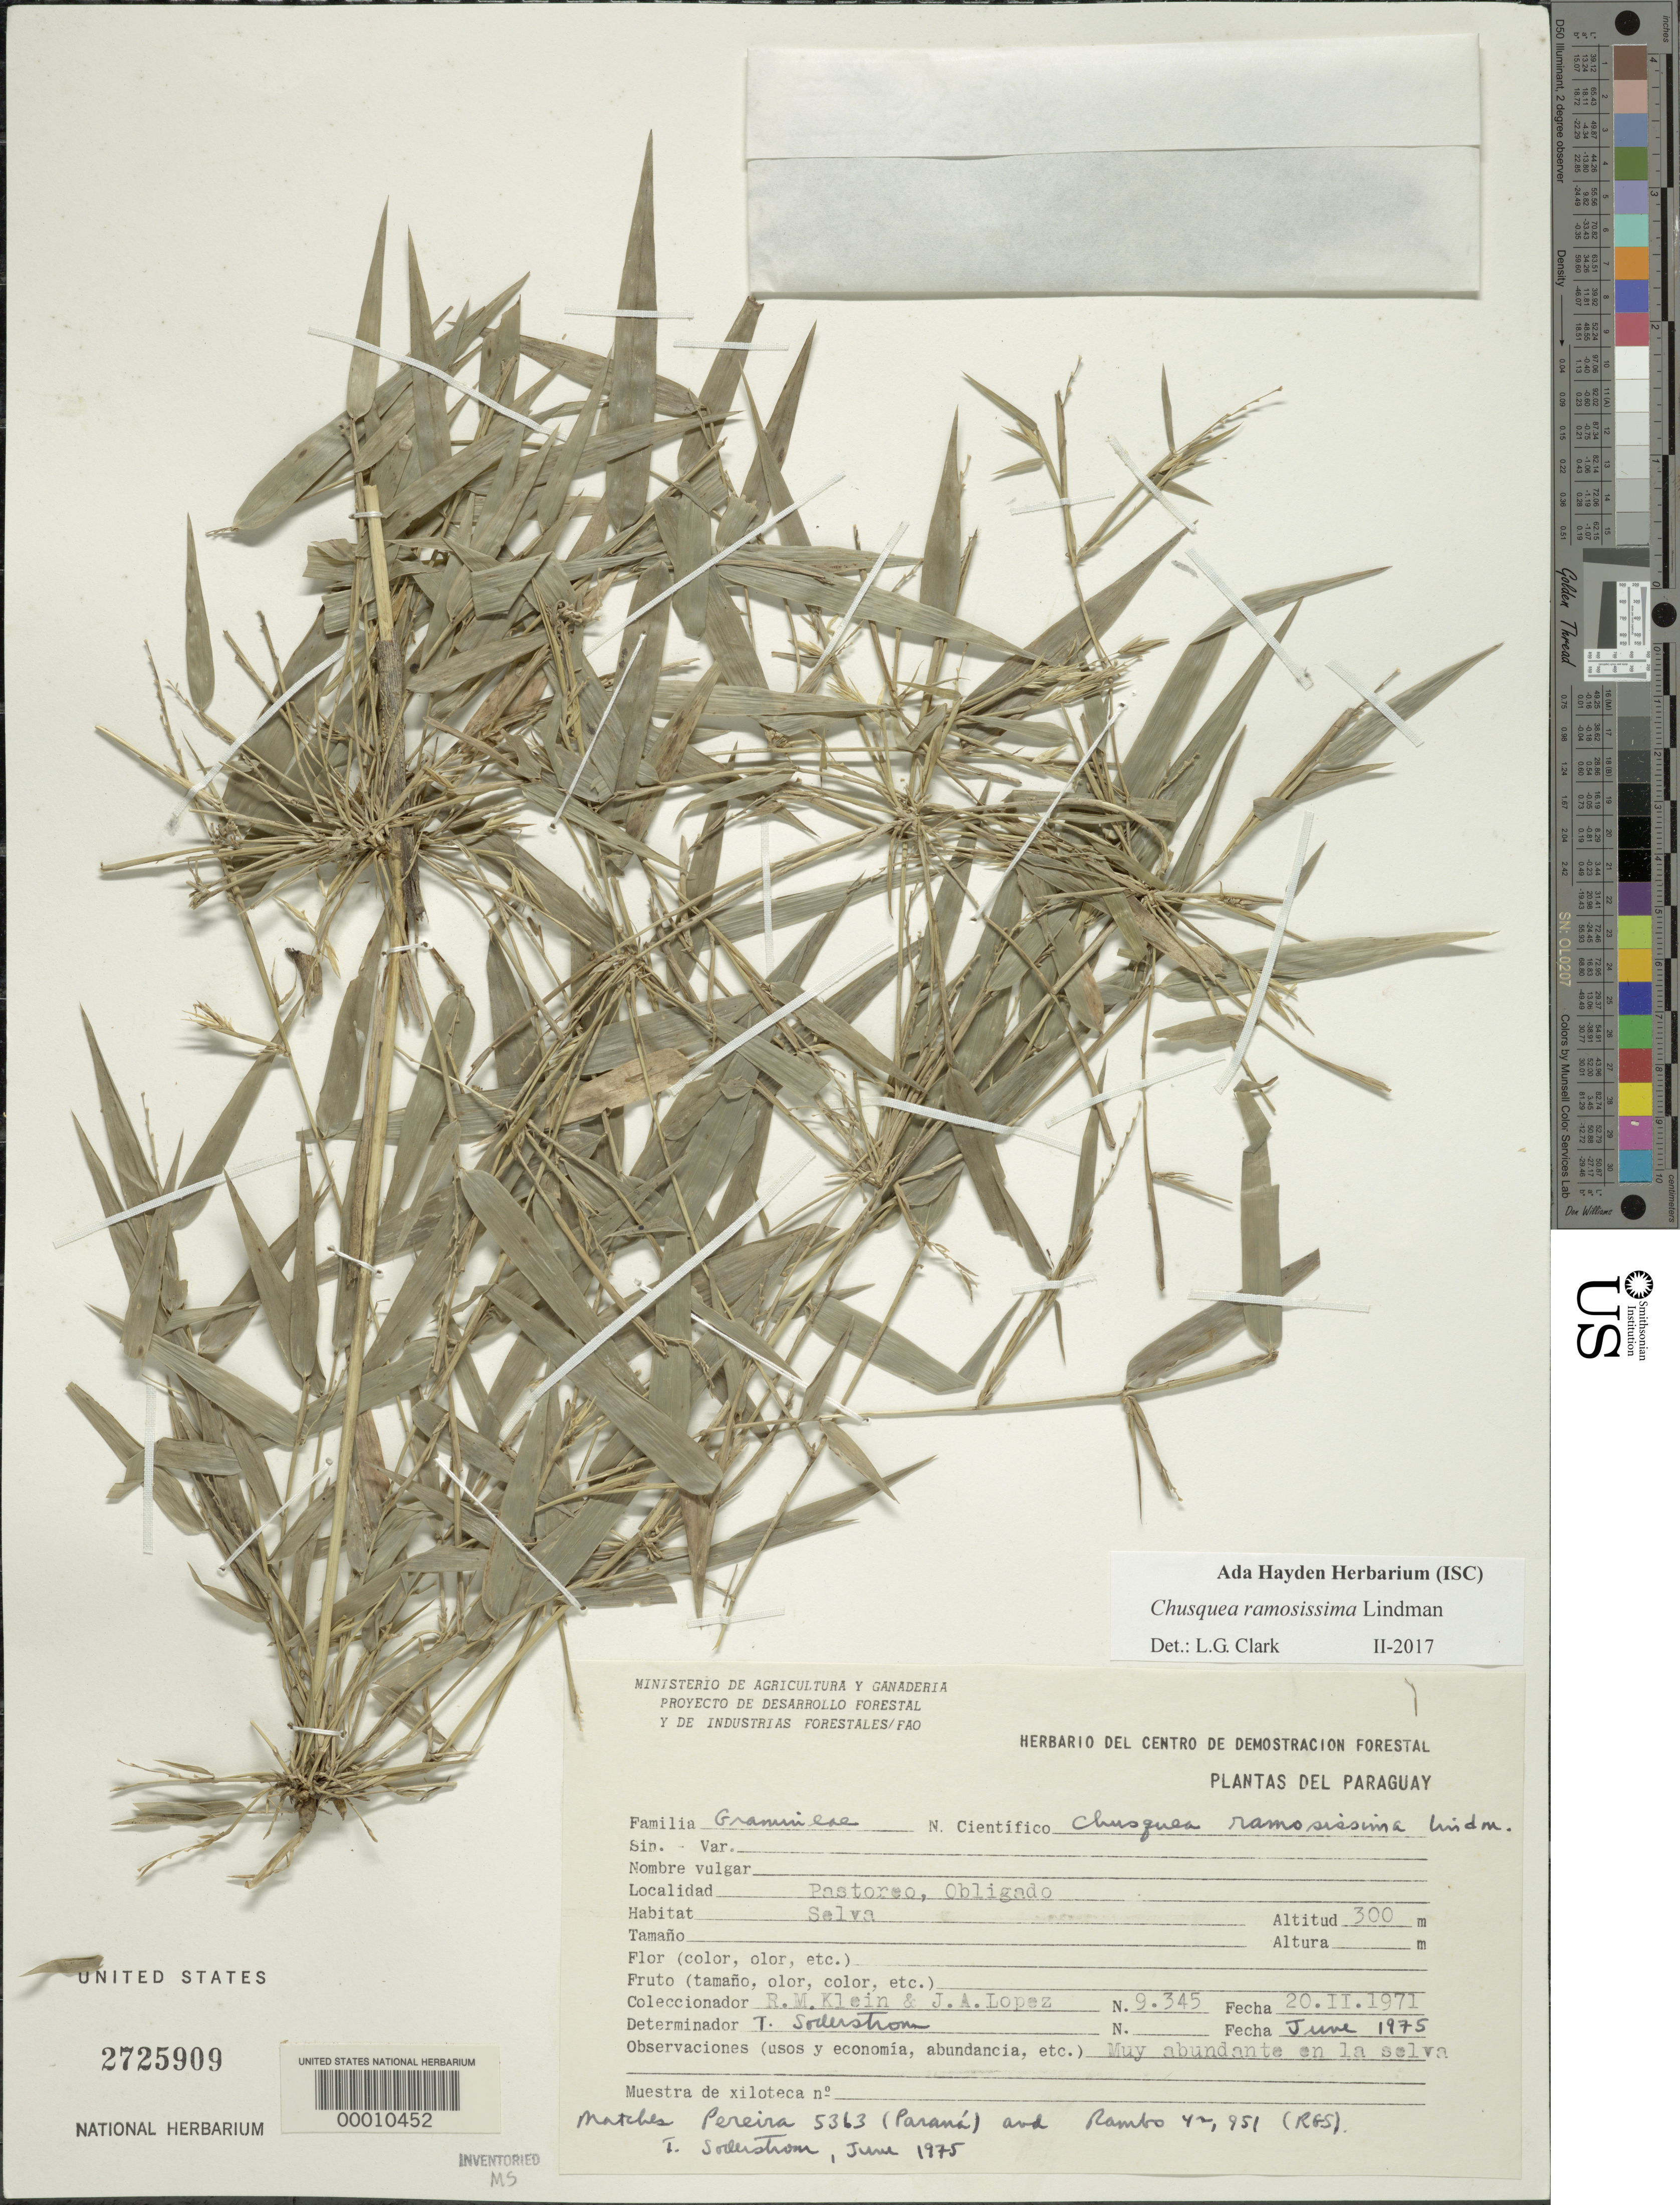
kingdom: Plantae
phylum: Tracheophyta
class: Liliopsida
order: Poales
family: Poaceae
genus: Chusquea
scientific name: Chusquea ramosissima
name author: Lindm.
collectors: R. M. Klein & J. Lopez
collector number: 9345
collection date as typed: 20 Feb 1971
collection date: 1971-02-20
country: Paraguay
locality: Pastoreo, obligada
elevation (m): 300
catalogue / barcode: US 2725909